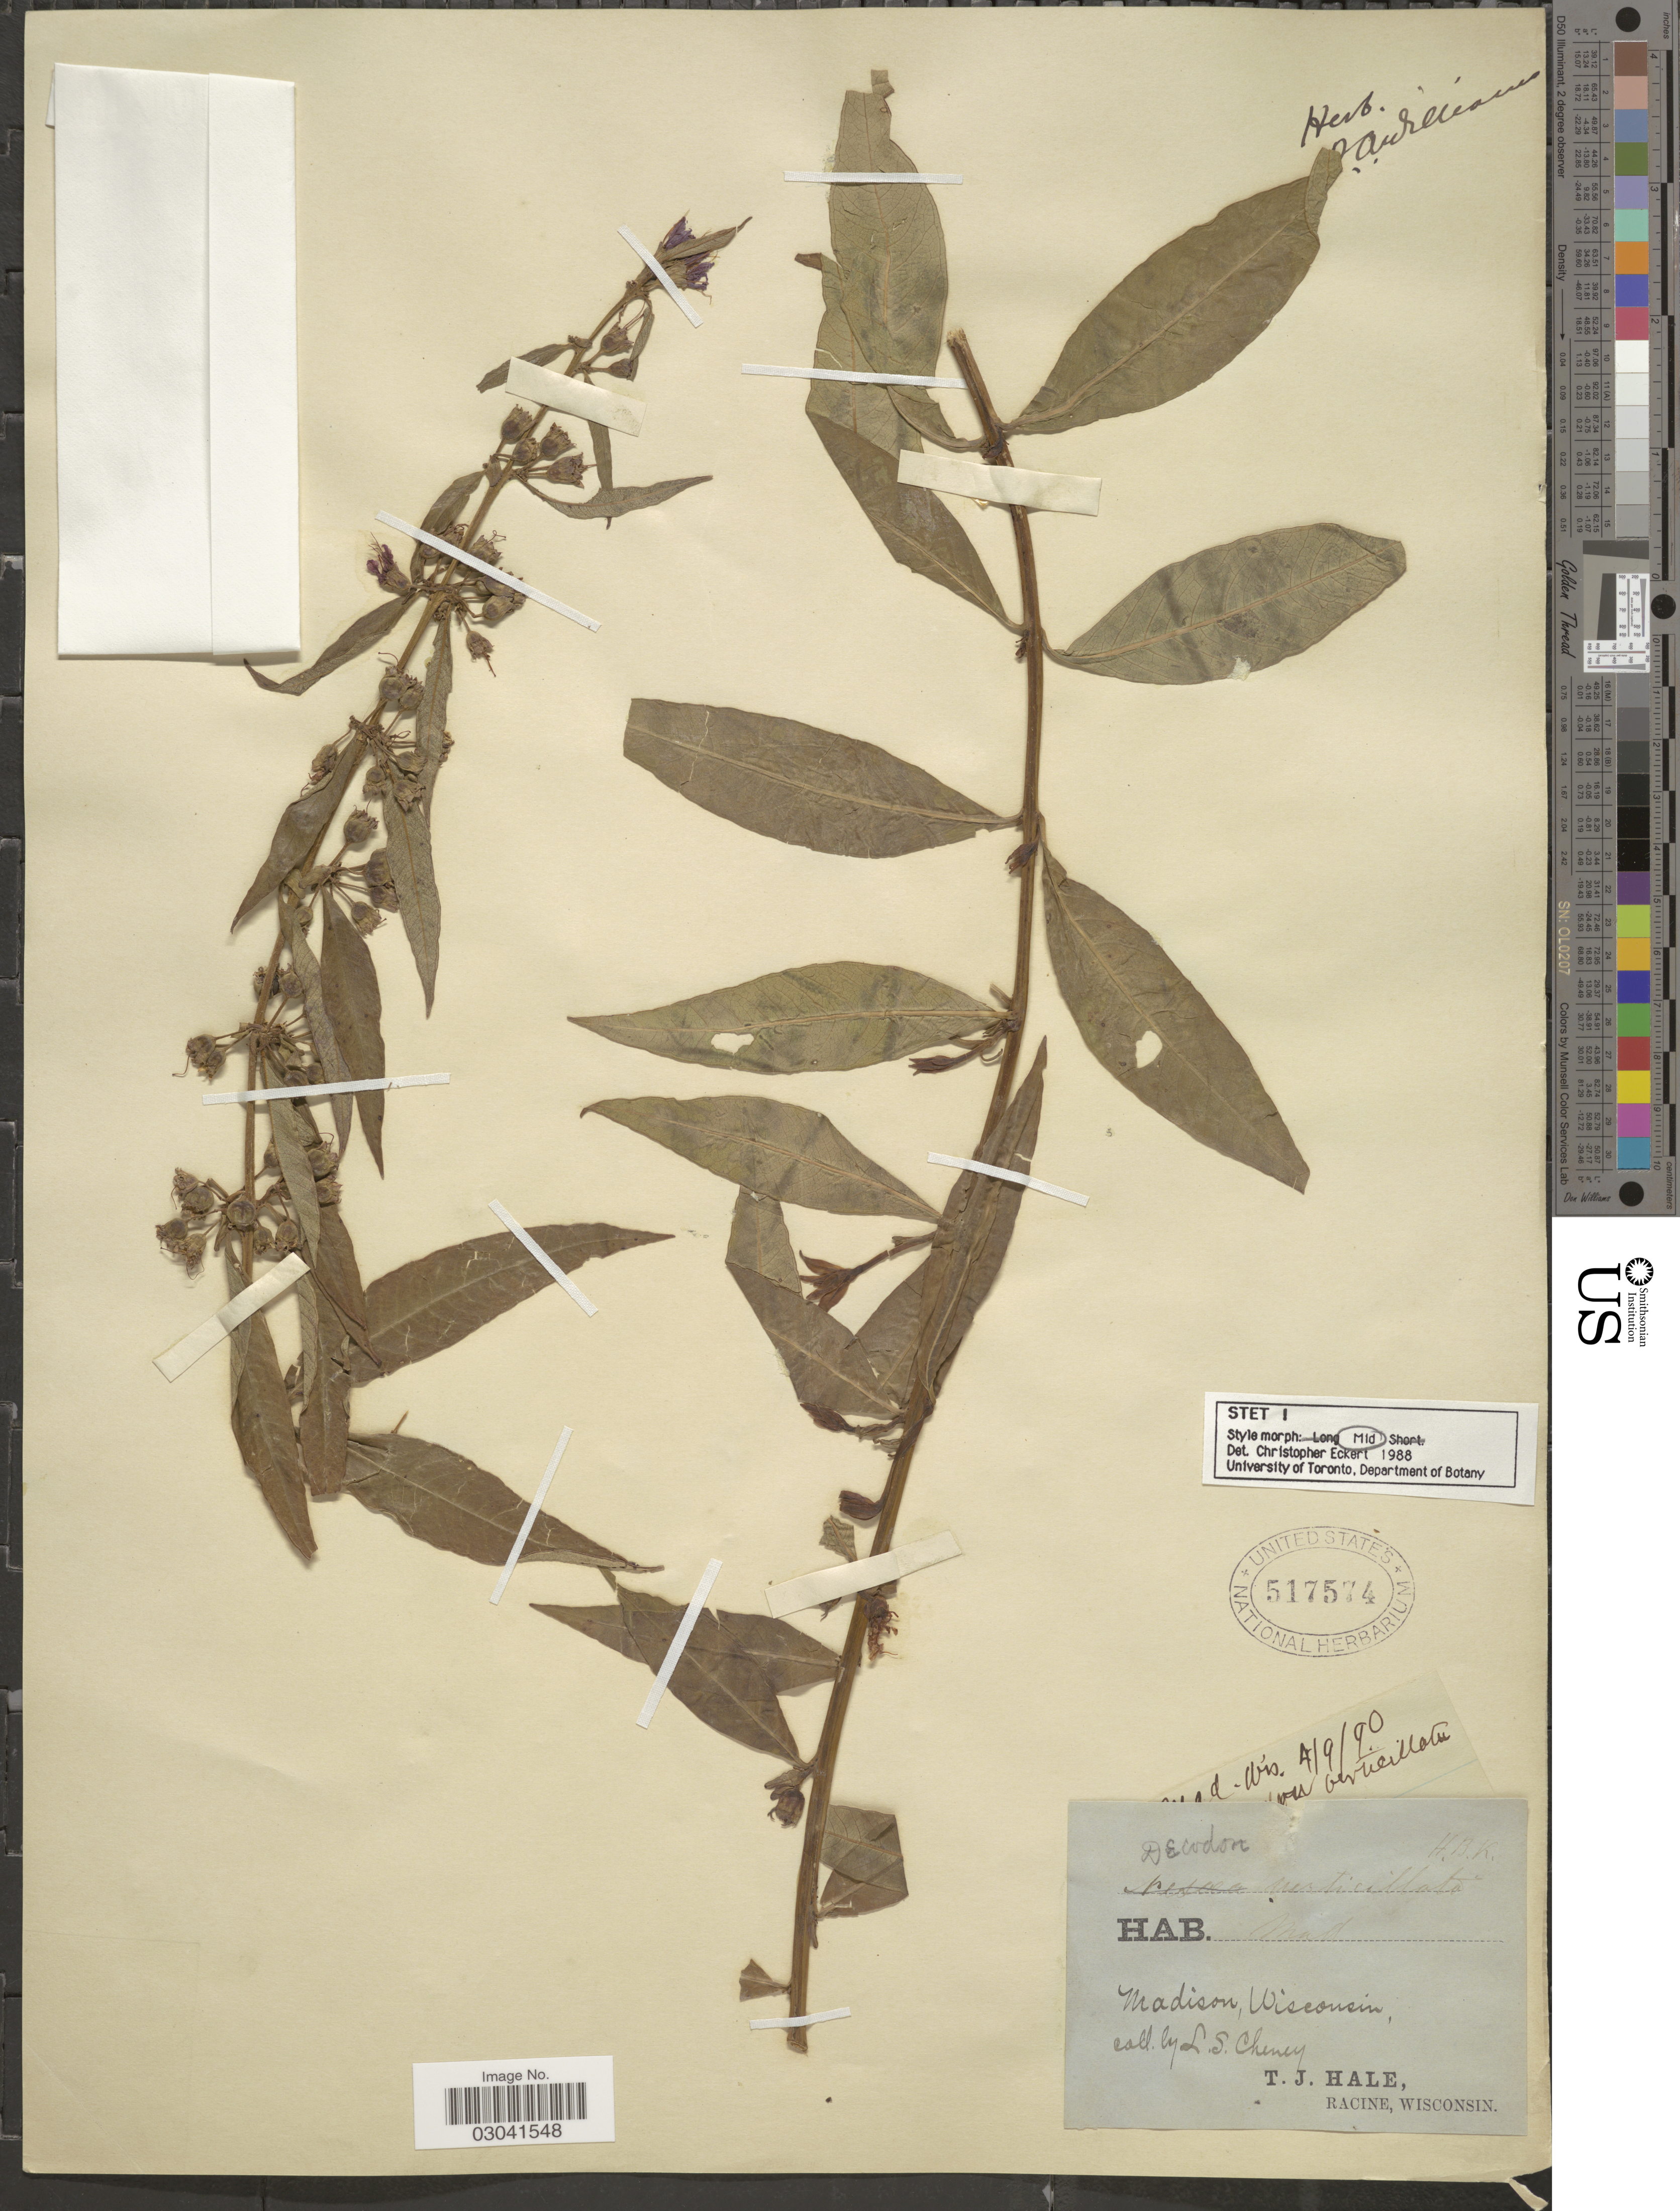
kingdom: Plantae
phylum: Tracheophyta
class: Magnoliopsida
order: Myrtales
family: Lythraceae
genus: Decodon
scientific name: Decodon verticillatus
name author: (L.) Elliott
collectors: T. Hale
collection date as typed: Transcribed d/m/y: 9/4/90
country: United States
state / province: Wisconsin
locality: Madison.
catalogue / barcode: US 517574